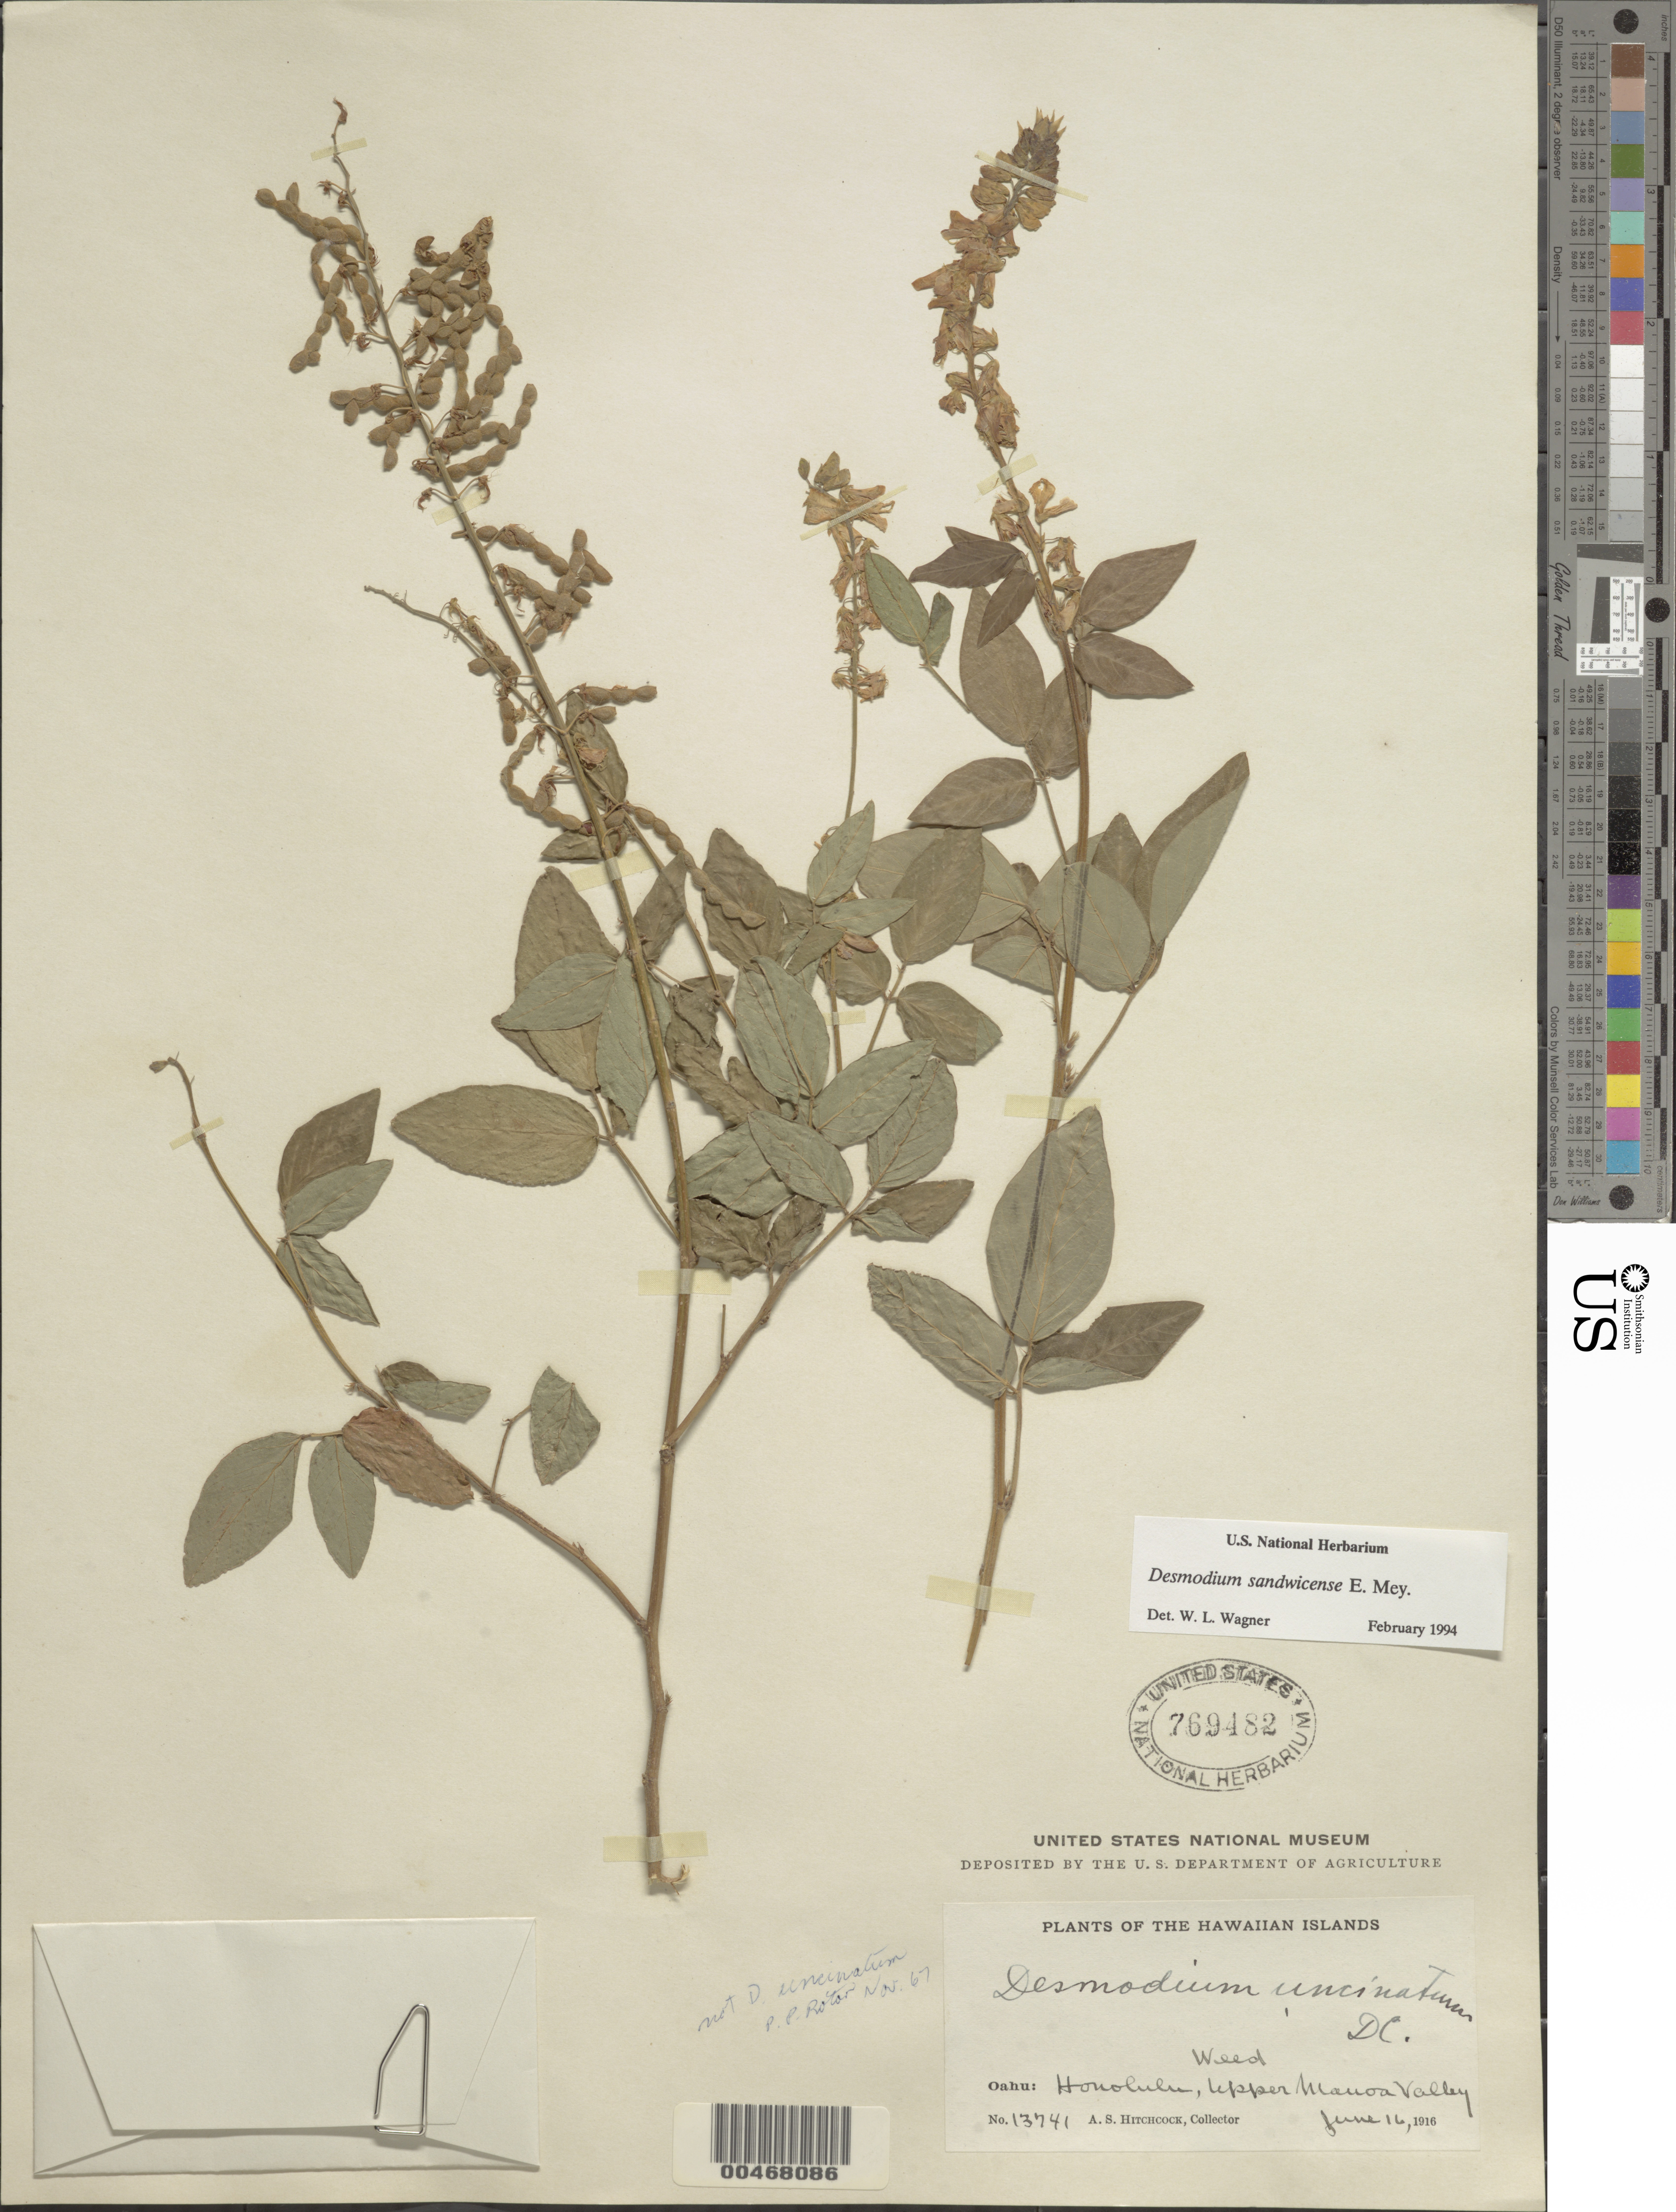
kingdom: Plantae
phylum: Tracheophyta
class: Magnoliopsida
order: Fabales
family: Fabaceae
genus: Desmodium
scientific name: Desmodium uncinatum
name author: (Jacq.) DC.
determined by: Wagner, W. L., (BOT), Smithsonian Institution - National Museum of Natural History (UNITED STATES)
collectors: A. S. Hitchcock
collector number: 13741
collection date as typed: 16 Jun 1916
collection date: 1916-06-16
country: United States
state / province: Hawaii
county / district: Honolulu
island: Oahu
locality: Honolulu, upper Manoa Valley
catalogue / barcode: US 769482